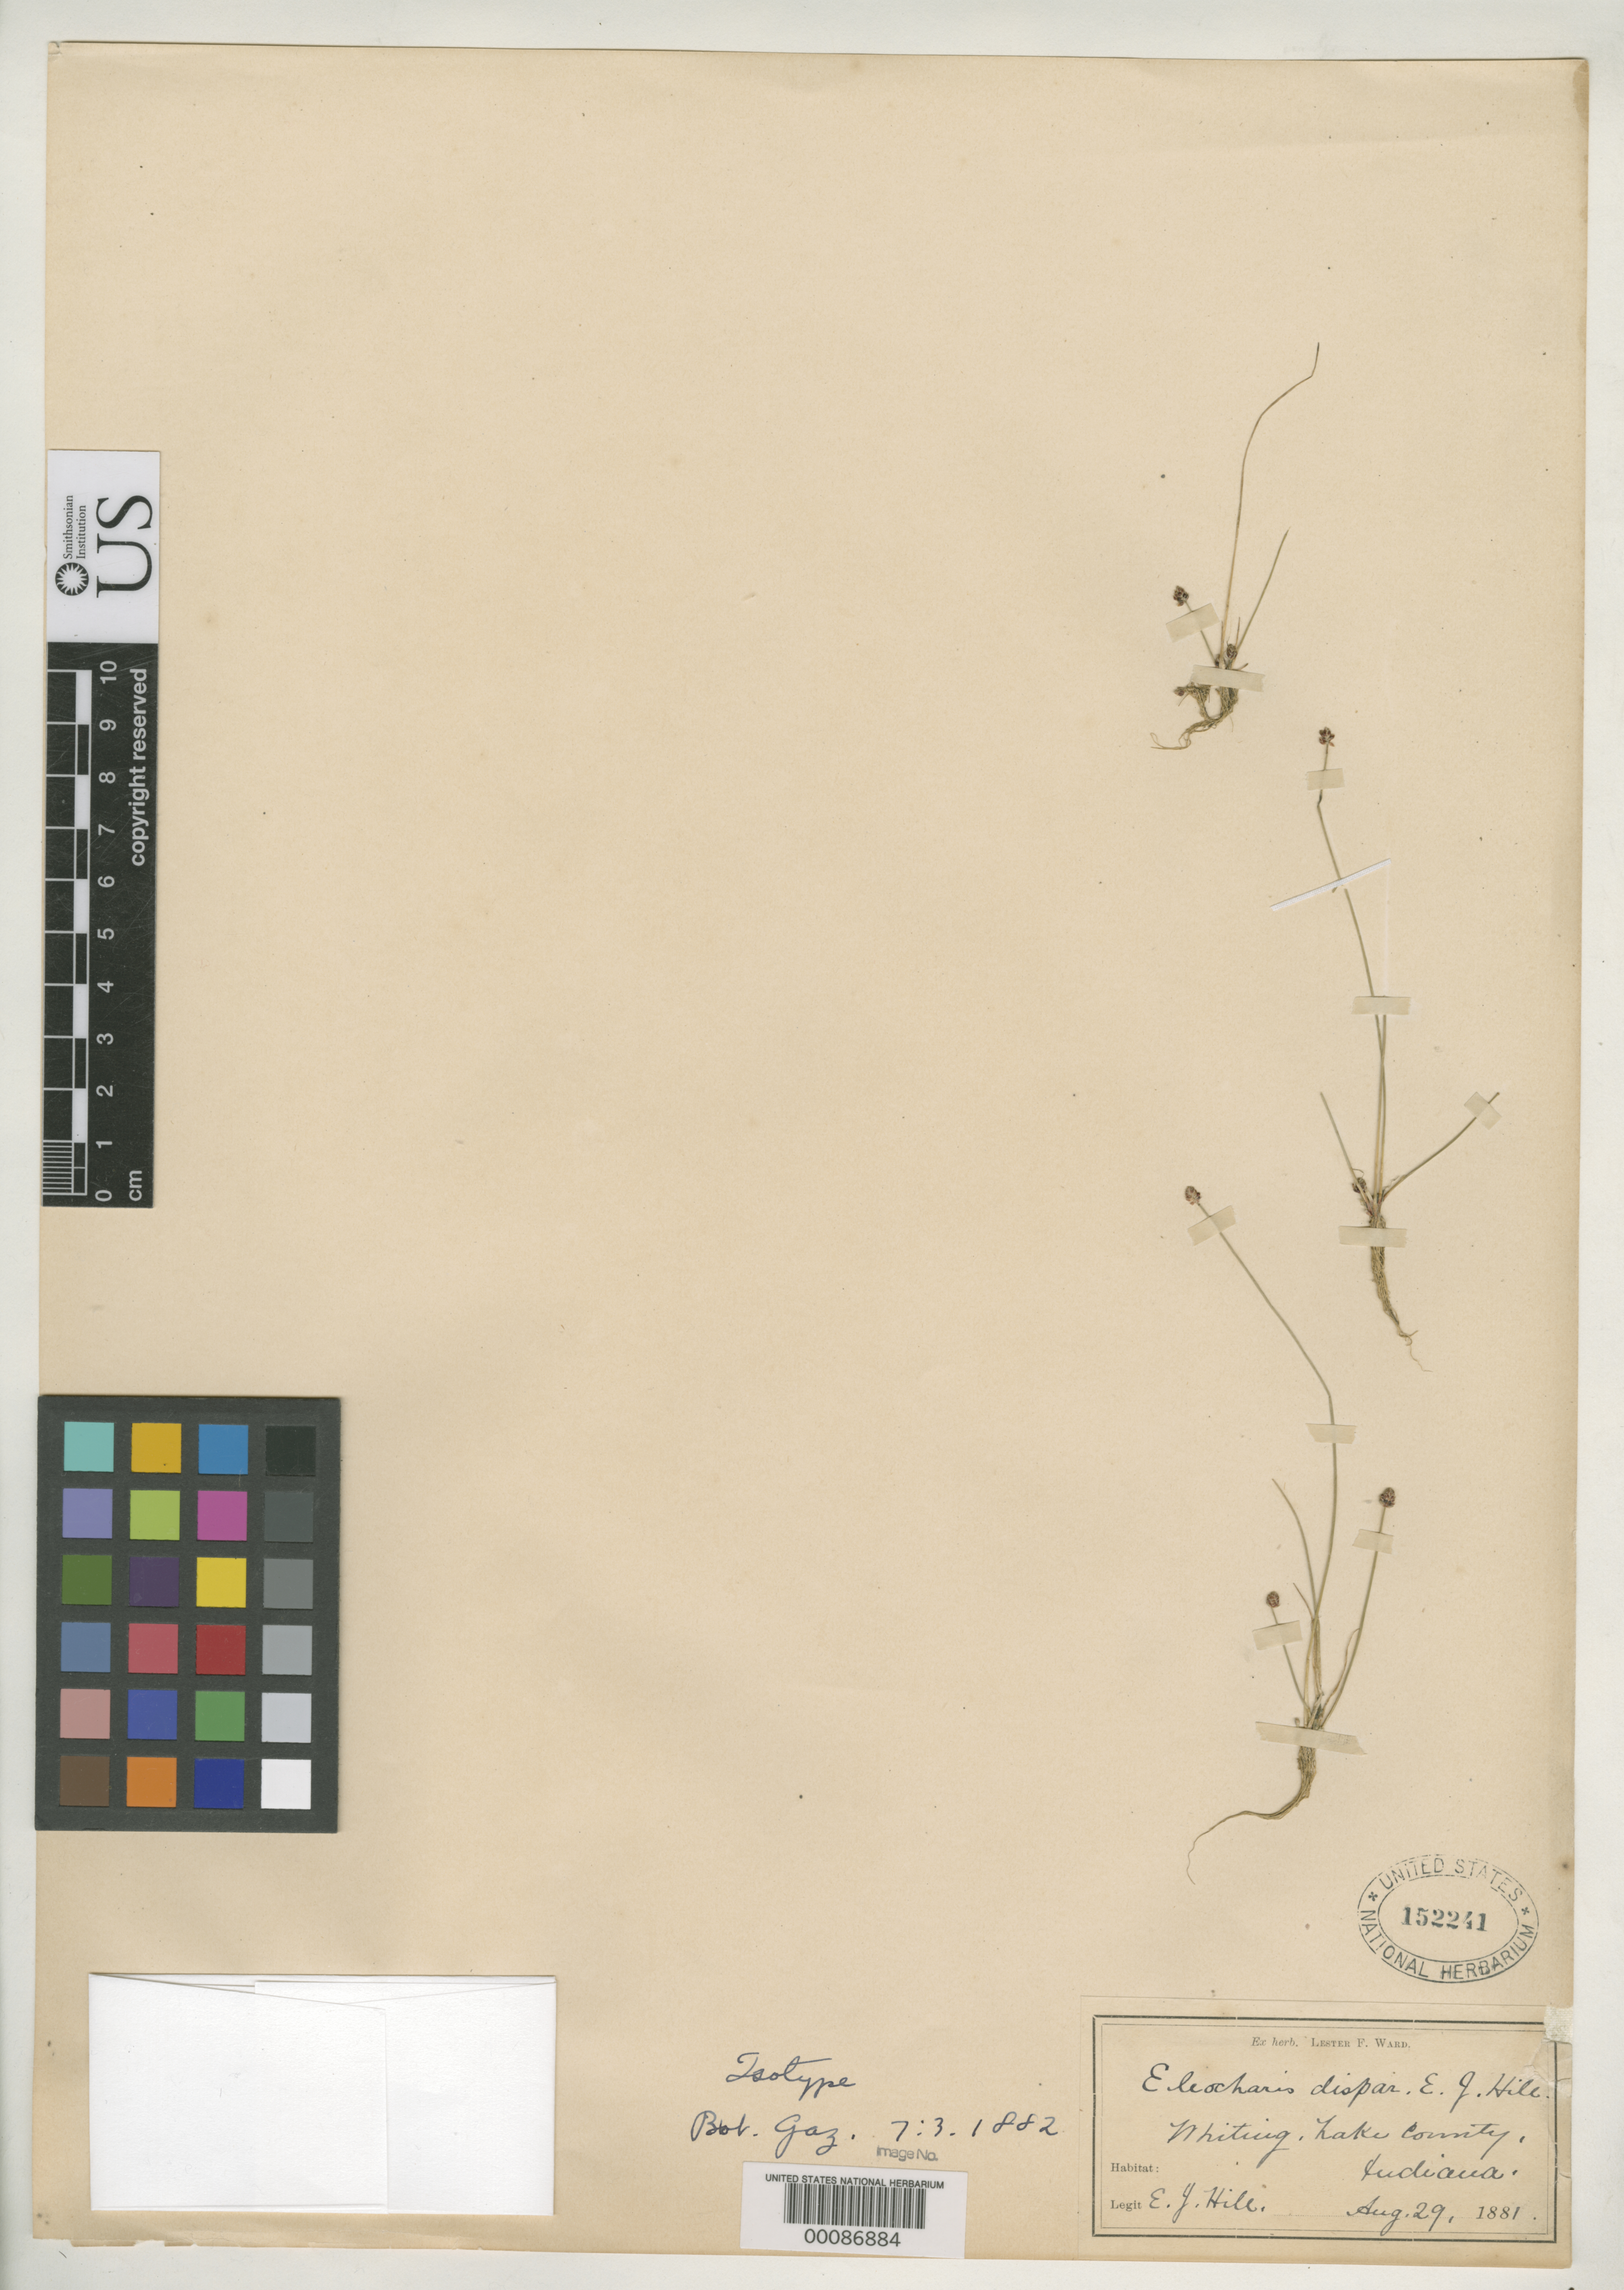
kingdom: Plantae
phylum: Tracheophyta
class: Liliopsida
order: Poales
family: Cyperaceae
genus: Eleocharis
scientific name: Eleocharis dispar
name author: E.J. Hill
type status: Isosyntype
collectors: E. J. Hill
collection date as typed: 29 Aug 1881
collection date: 1881-08-29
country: United States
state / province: Indiana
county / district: Lake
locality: Whiting.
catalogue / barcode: US 152241